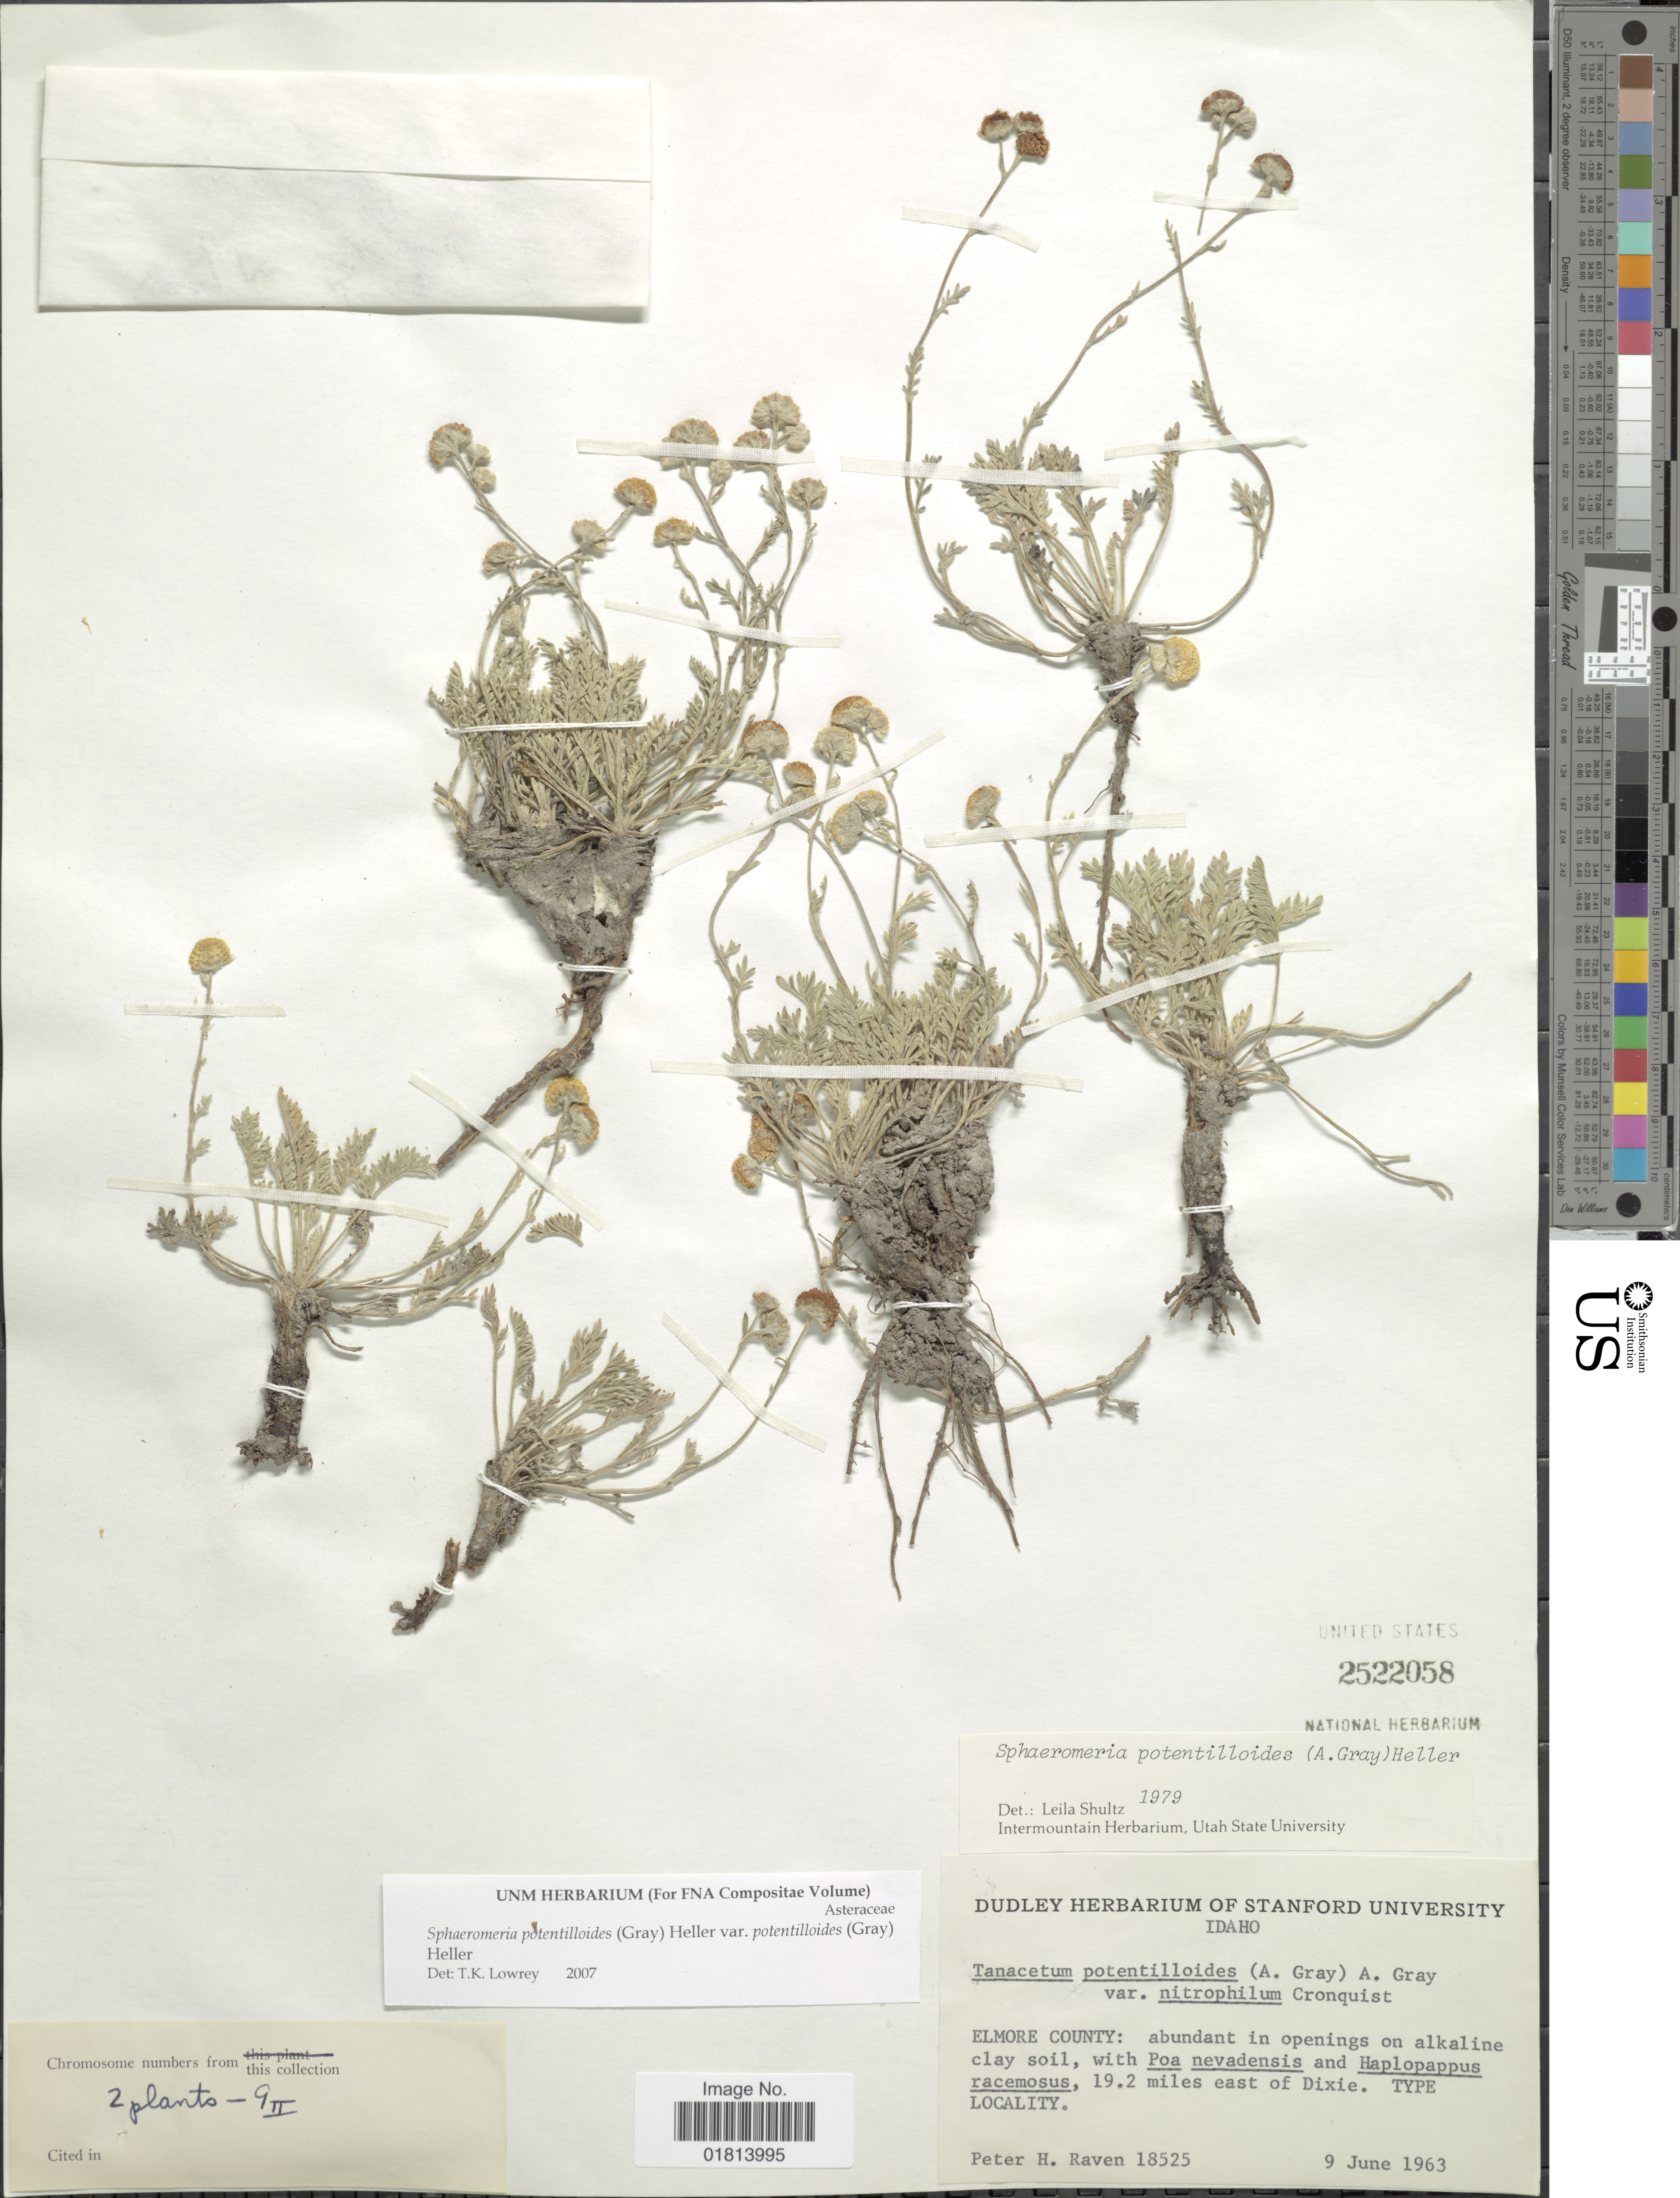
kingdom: Plantae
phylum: Tracheophyta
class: Magnoliopsida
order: Asterales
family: Asteraceae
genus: Sphaeromeria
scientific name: Sphaeromeria potentilloides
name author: (A. Gray) A. Heller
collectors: P. Raven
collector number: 18525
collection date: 1963-06-09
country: United States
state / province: Idaho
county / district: Elmore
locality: Elmore County: abundant in openings on alkaline clay soil. 19.2 miles east of Dixie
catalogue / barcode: US 2522058